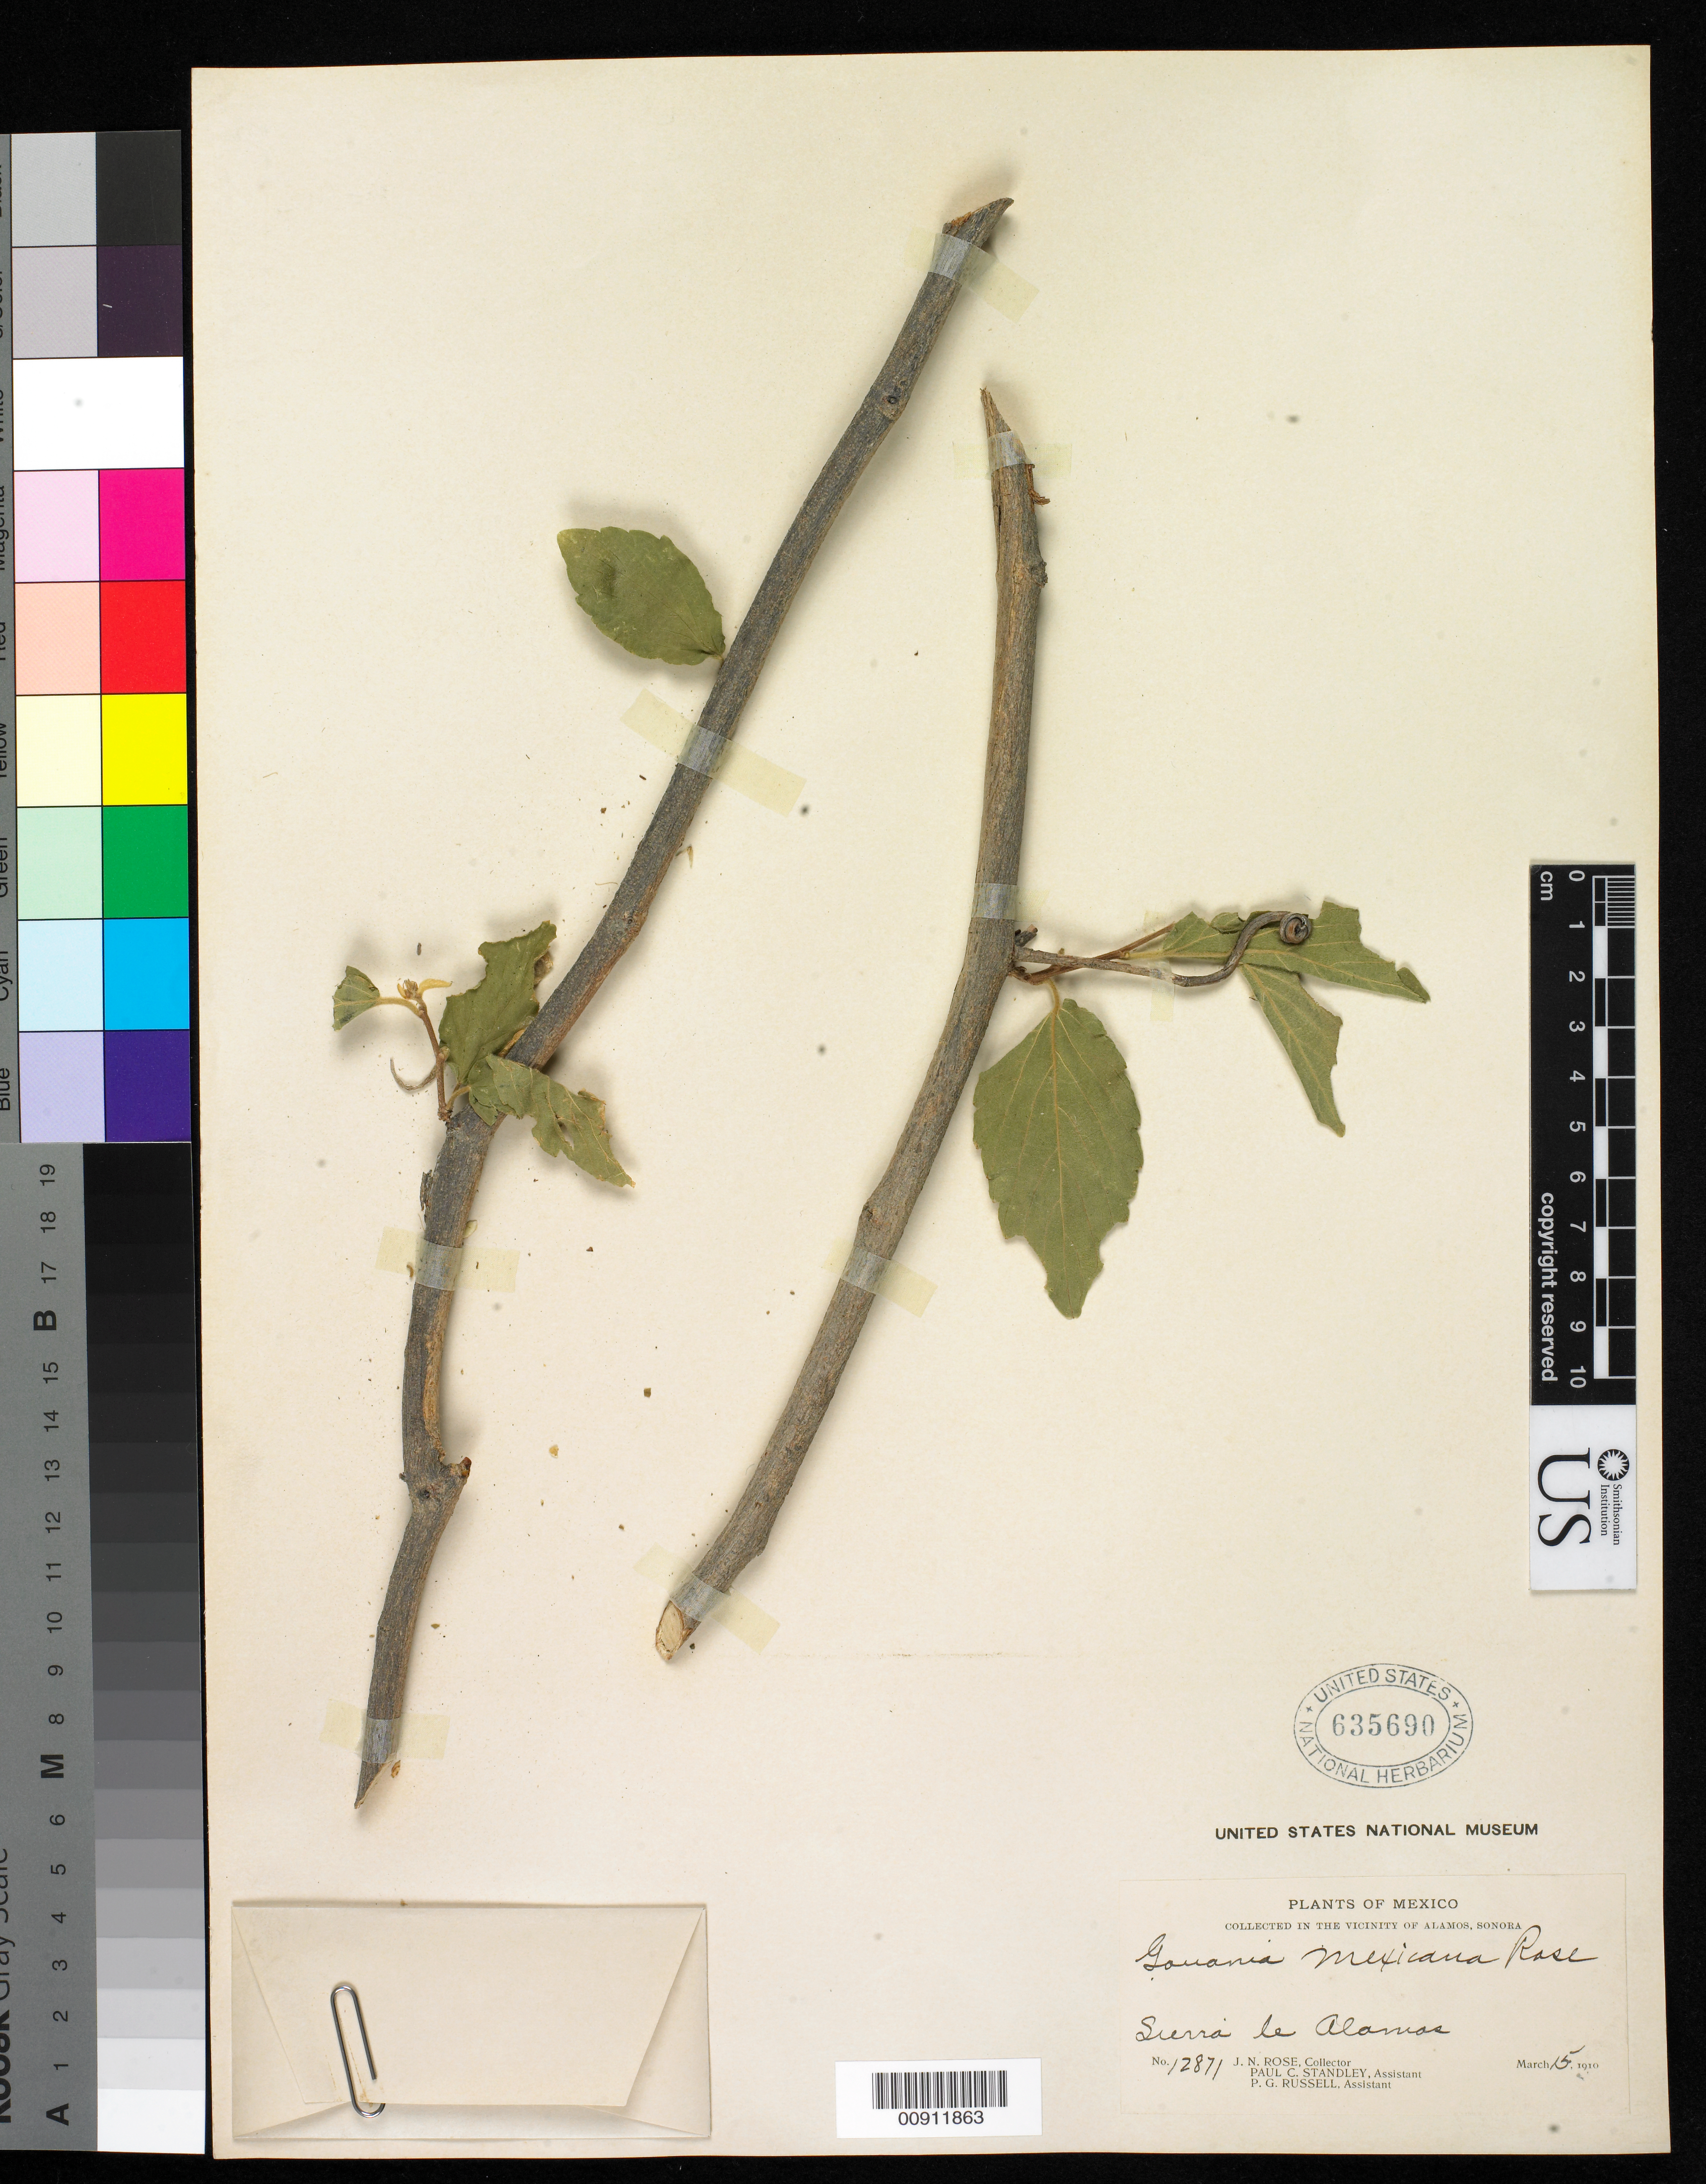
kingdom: Plantae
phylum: Tracheophyta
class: Magnoliopsida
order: Rosales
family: Rhamnaceae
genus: Gouania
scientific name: Gouania rosei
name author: Wiggins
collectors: J. N. Rose, P. C. Standley & P. G. Russell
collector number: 12871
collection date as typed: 15 Mar 1910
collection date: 1910-03-15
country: Mexico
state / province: Sonora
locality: Sierra de Alamos. Vicinity of Alamos, Sonora.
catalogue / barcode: US 635690